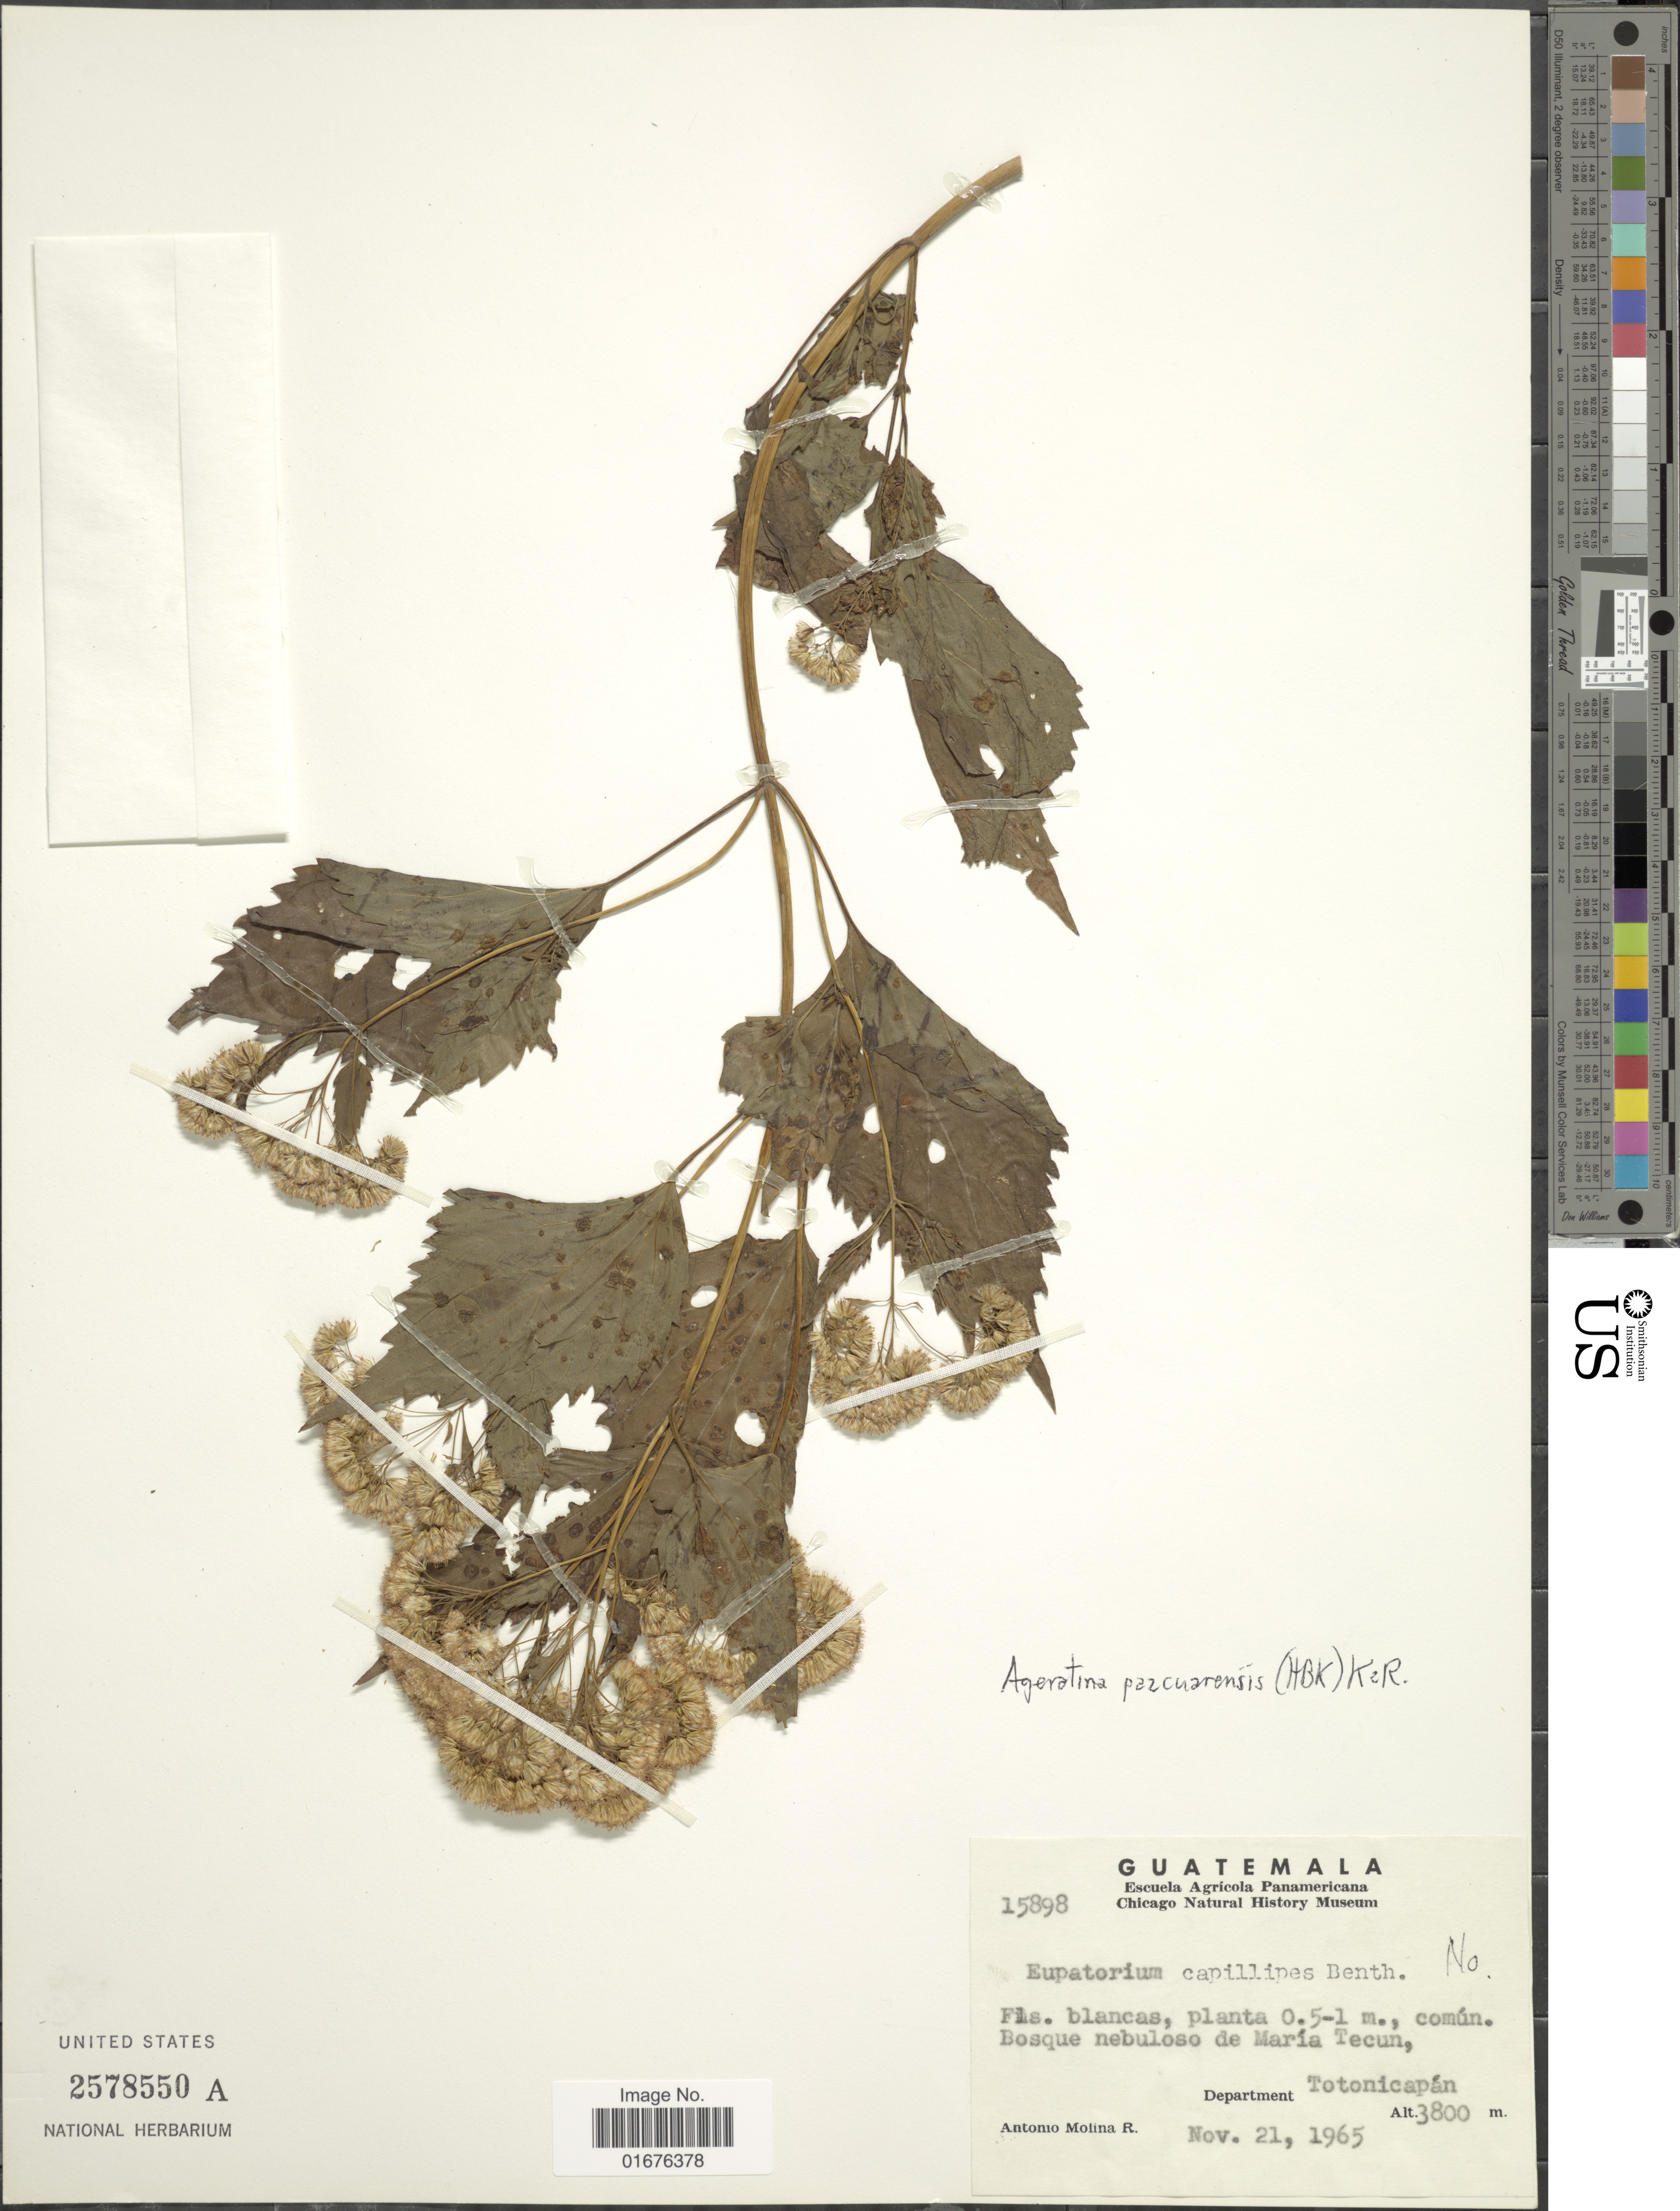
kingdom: Plantae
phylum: Tracheophyta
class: Magnoliopsida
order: Asterales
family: Asteraceae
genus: Ageratina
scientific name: Ageratina pazcuarensis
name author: (Kunth) R.M. King & H. Rob.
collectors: A. Molina R.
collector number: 15898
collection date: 1965-11-21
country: Guatemala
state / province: Totonicapan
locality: Bosque nebuloso de María Tecun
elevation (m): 3800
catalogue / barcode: US 2578550A